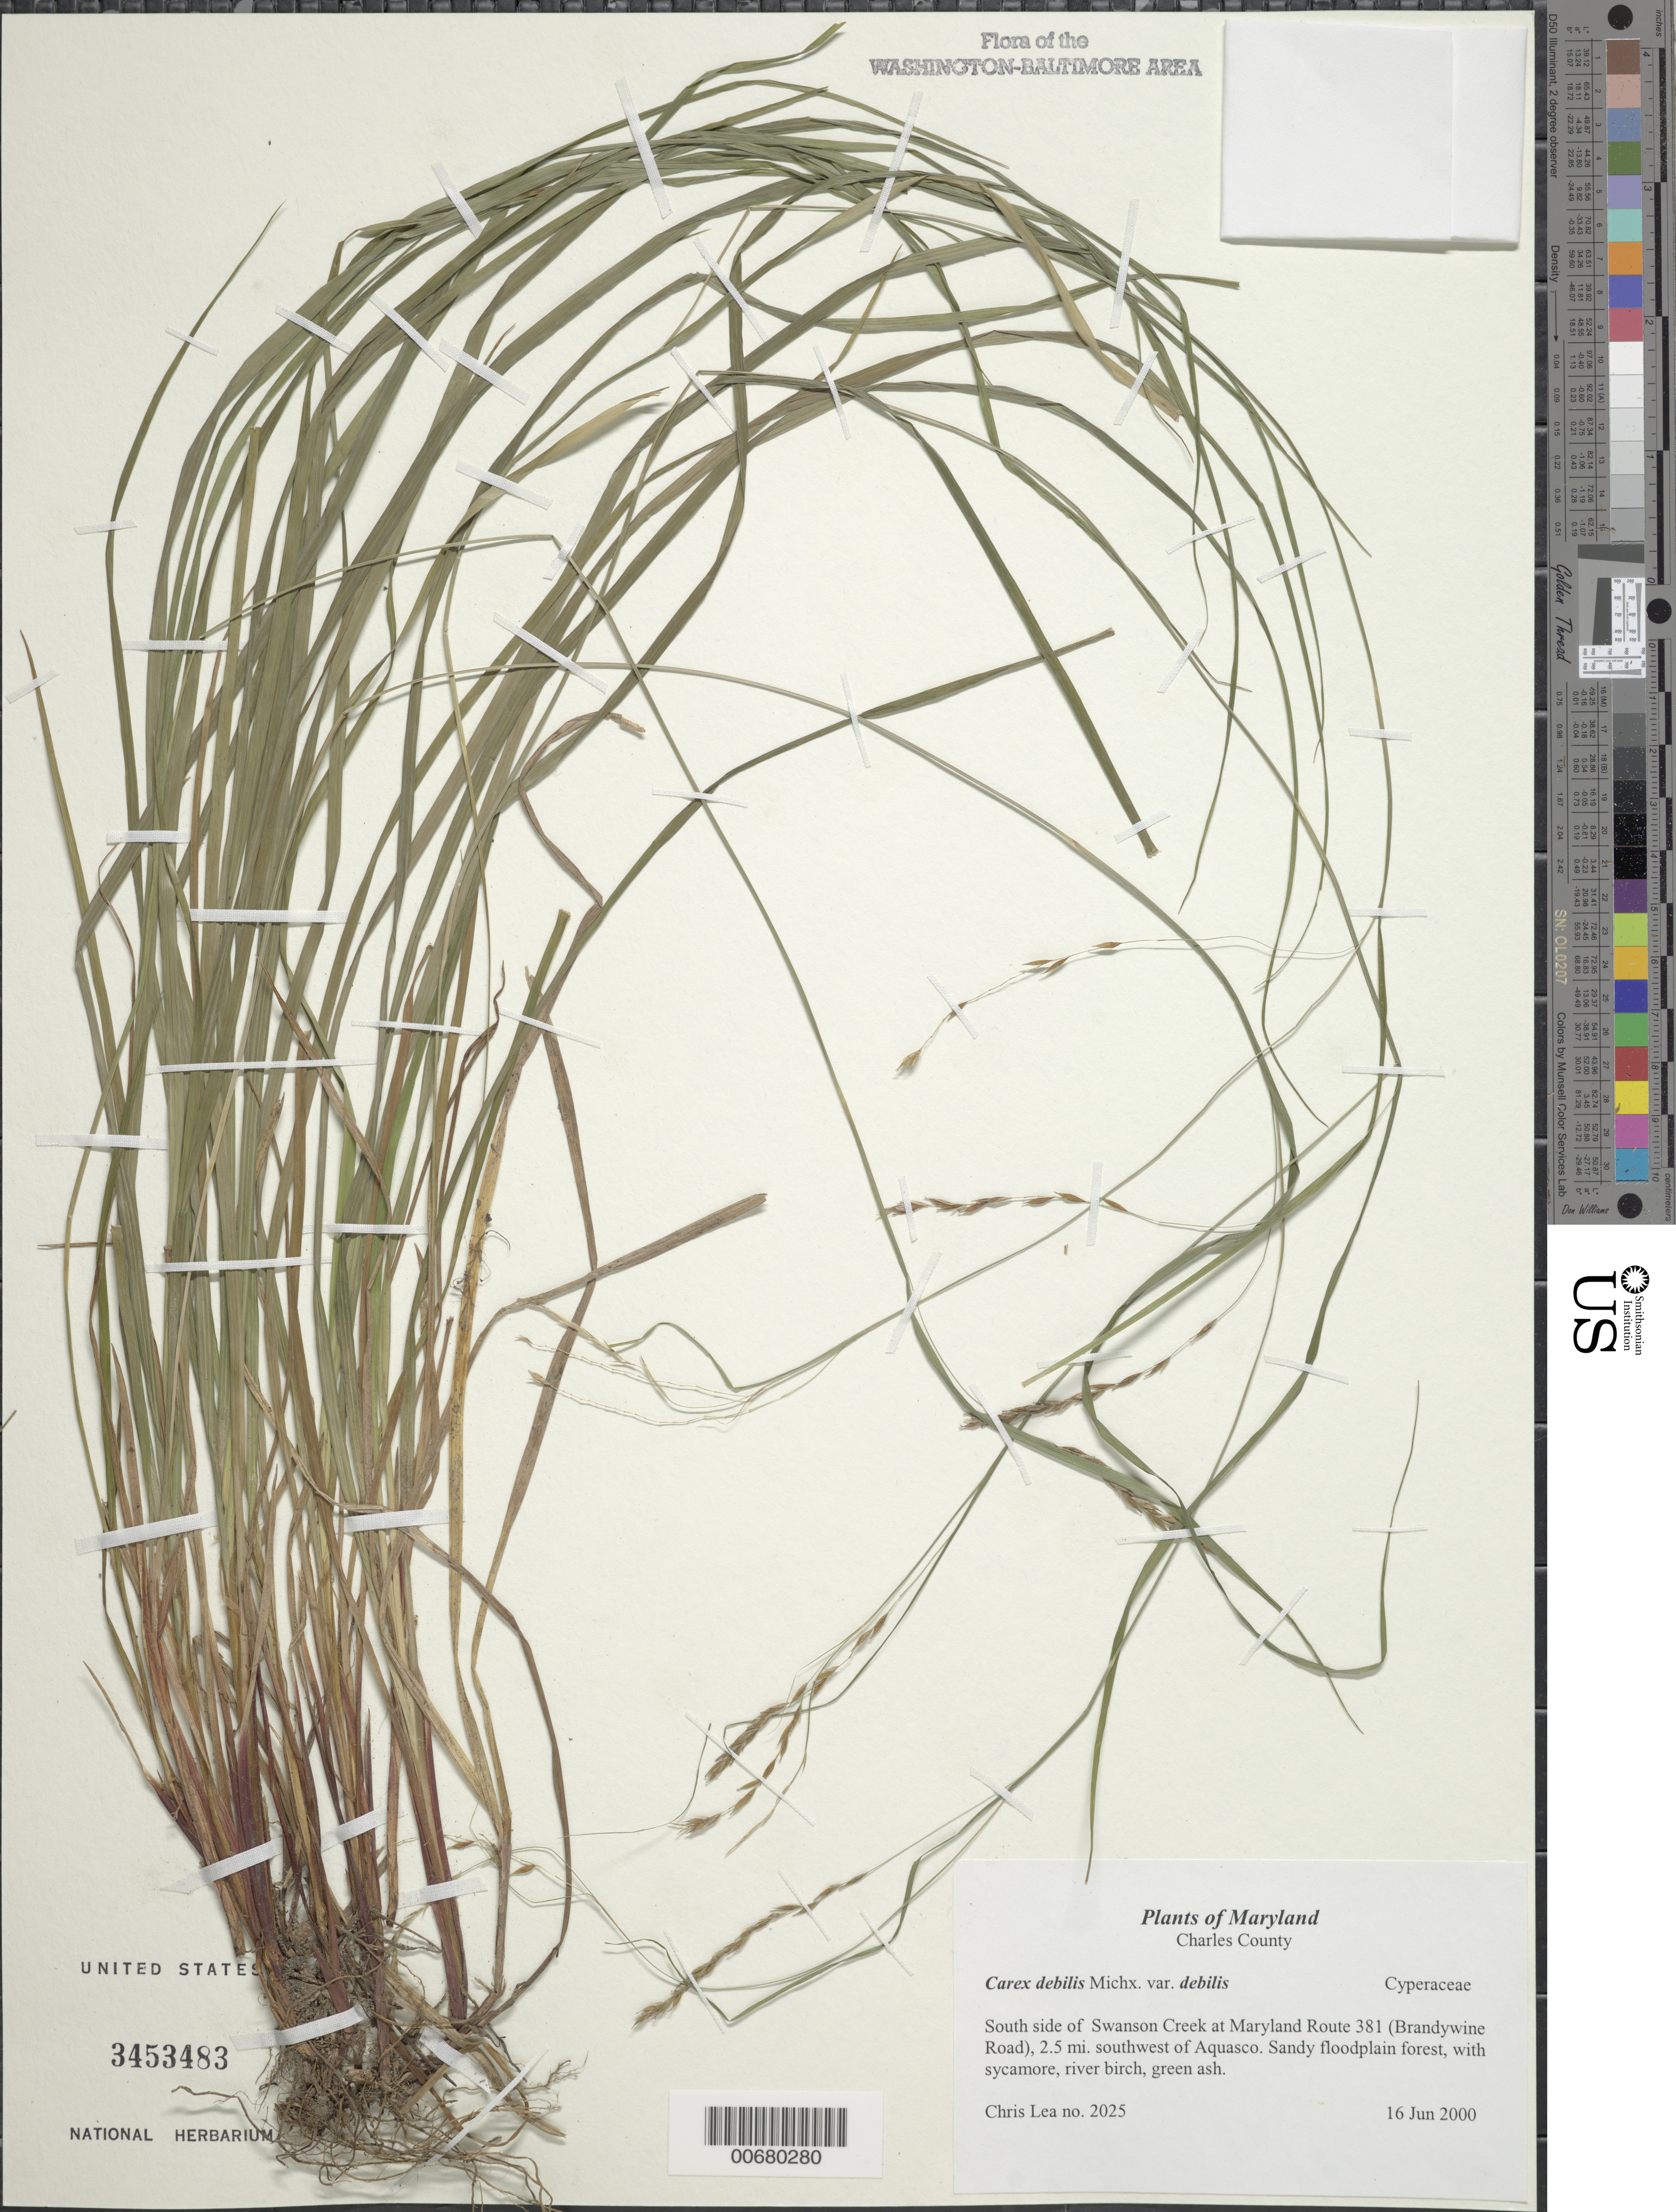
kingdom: Plantae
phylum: Tracheophyta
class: Liliopsida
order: Poales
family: Cyperaceae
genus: Carex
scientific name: Carex debilis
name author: Michx.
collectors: C. Lea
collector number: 2025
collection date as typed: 16 Jun 2000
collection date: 2000-06-16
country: United States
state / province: Maryland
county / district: Charles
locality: South side of Swanson Creek at MD Route 381 (Brandywine Road), 2.5 mi. southwest of Aquasco.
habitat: Sandy floodplain forest, with sycamore, river birch, green ash.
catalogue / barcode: US 3453483